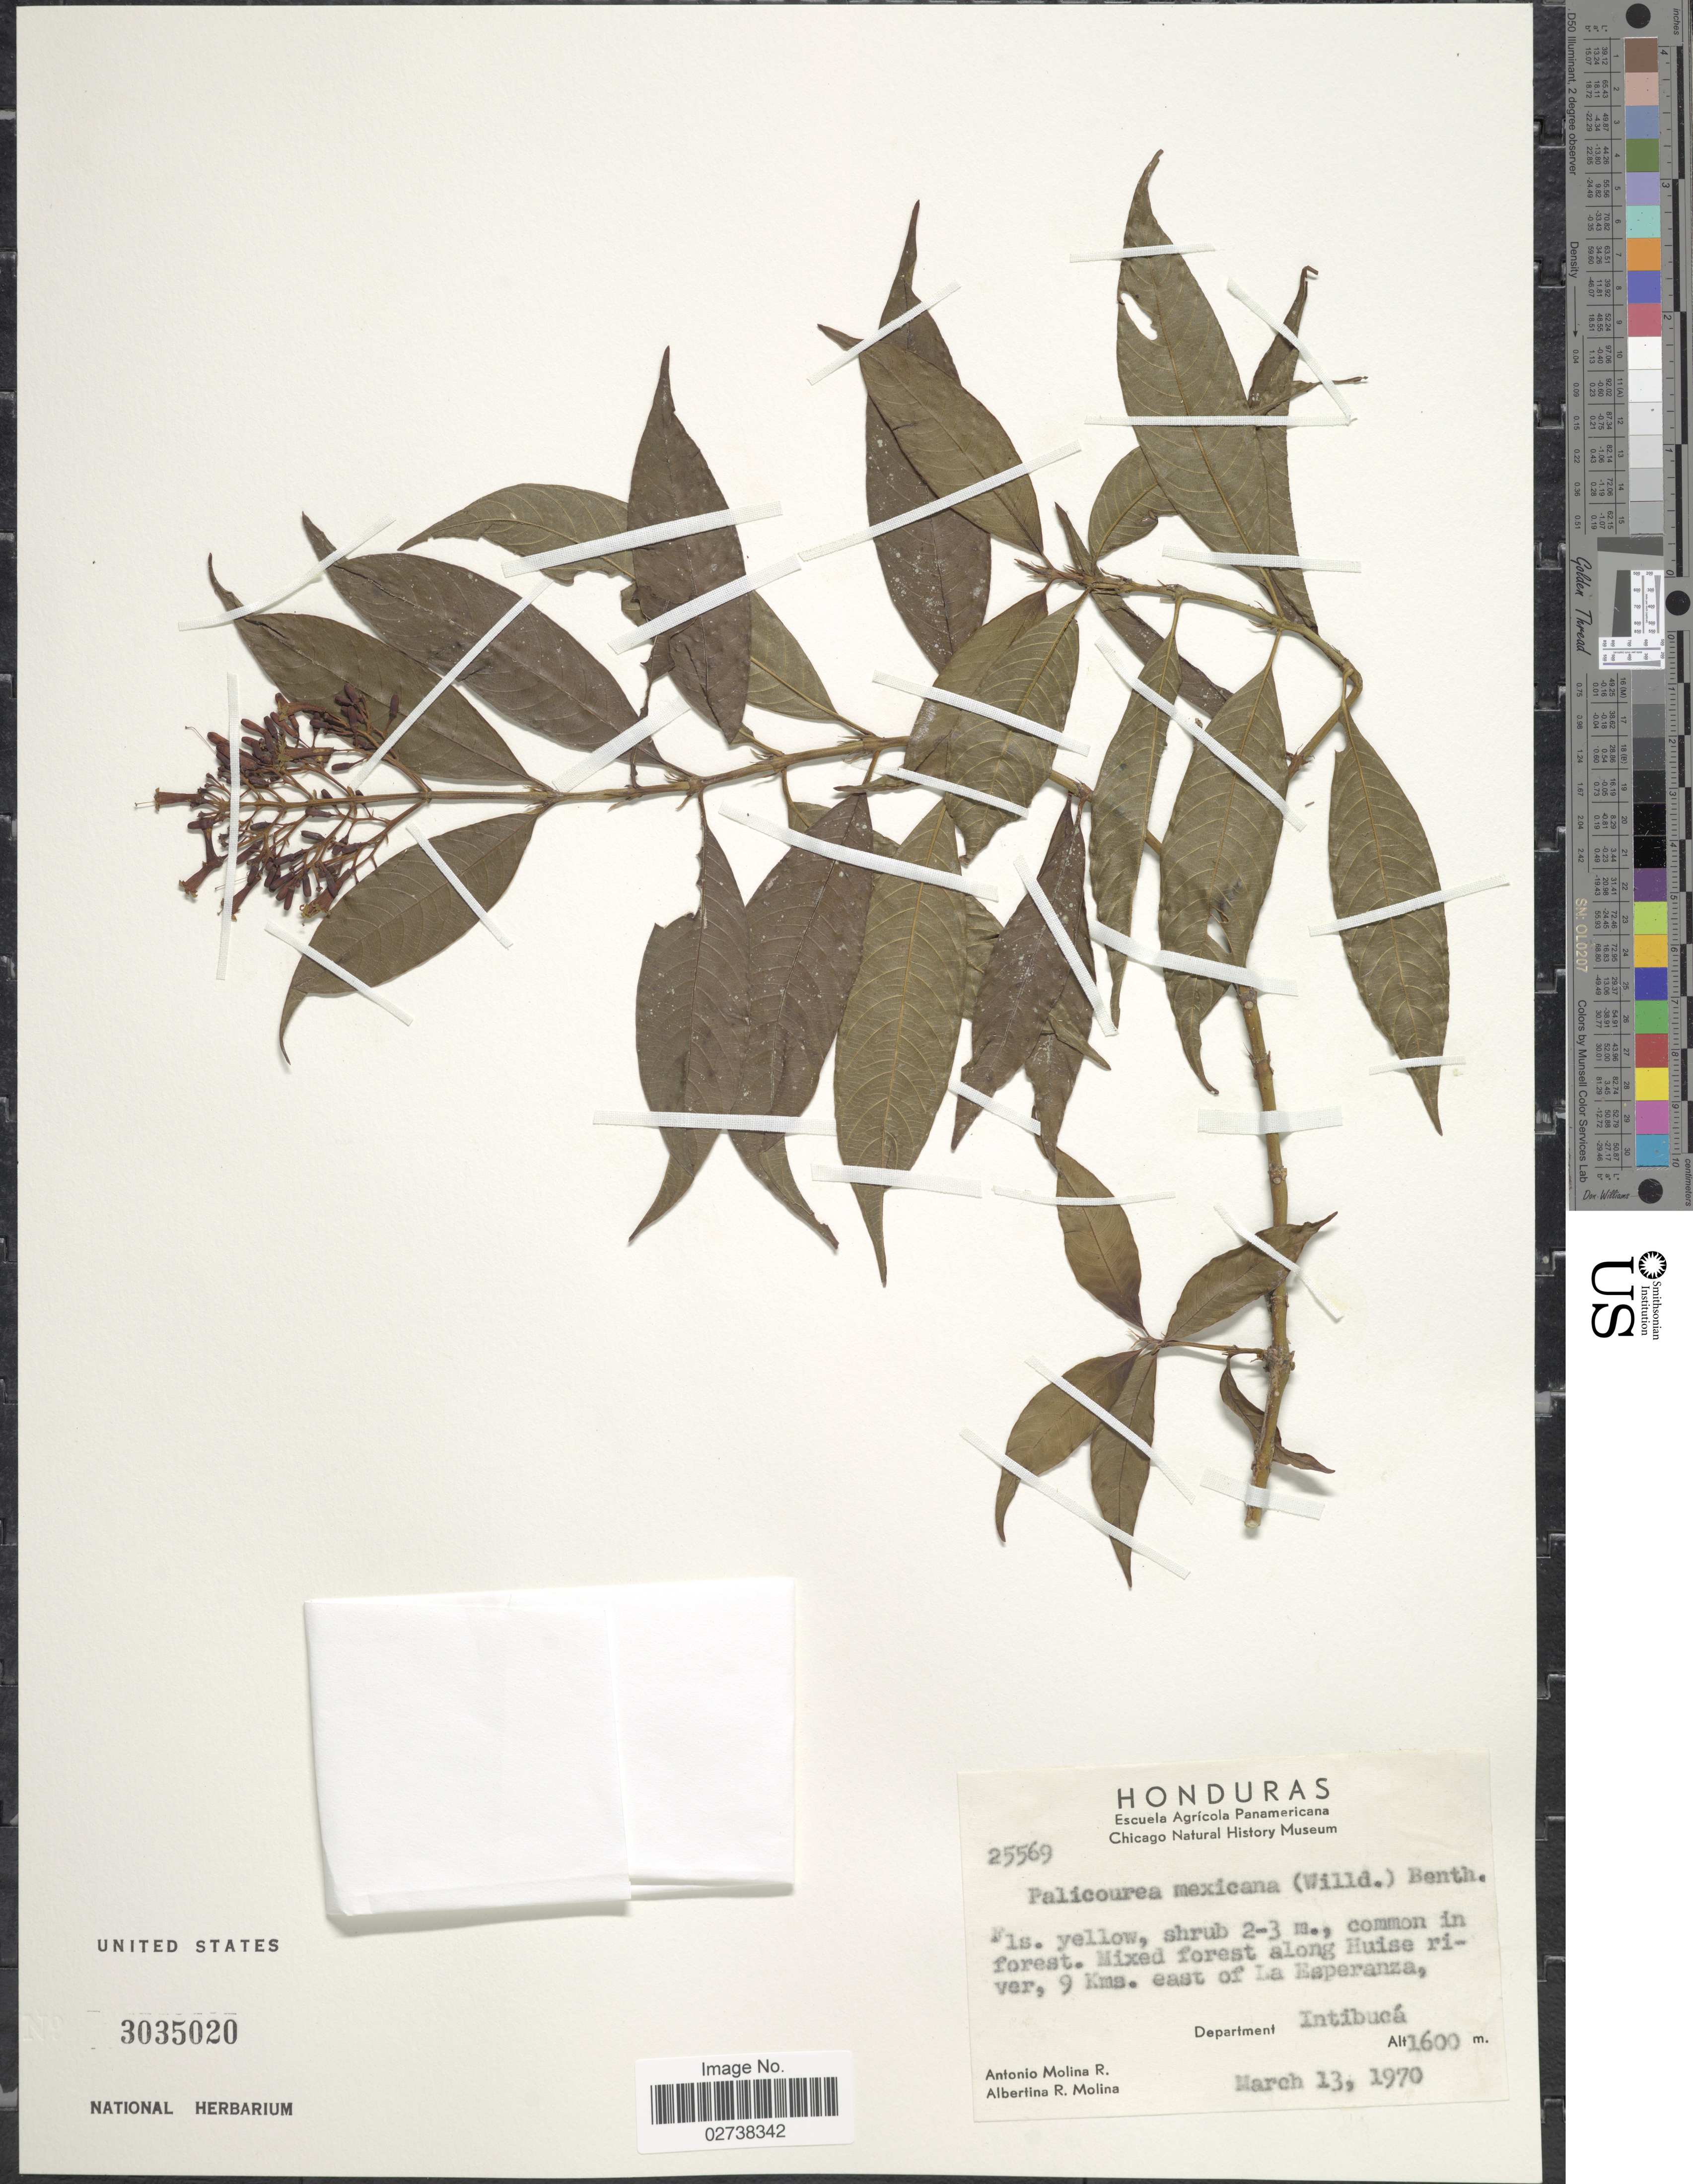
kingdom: Plantae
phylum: Tracheophyta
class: Magnoliopsida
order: Gentianales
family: Rubiaceae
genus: Palicourea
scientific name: Palicourea galeottiana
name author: M. Martens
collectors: A. Molina R. & A. R. Molina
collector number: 25569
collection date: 1970-03-13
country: Honduras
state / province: Intibuca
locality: Mixed forest along Huise river, 9 Kms. east of La Esperanza, Department Intibuca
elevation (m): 1600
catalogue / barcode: US 3035020